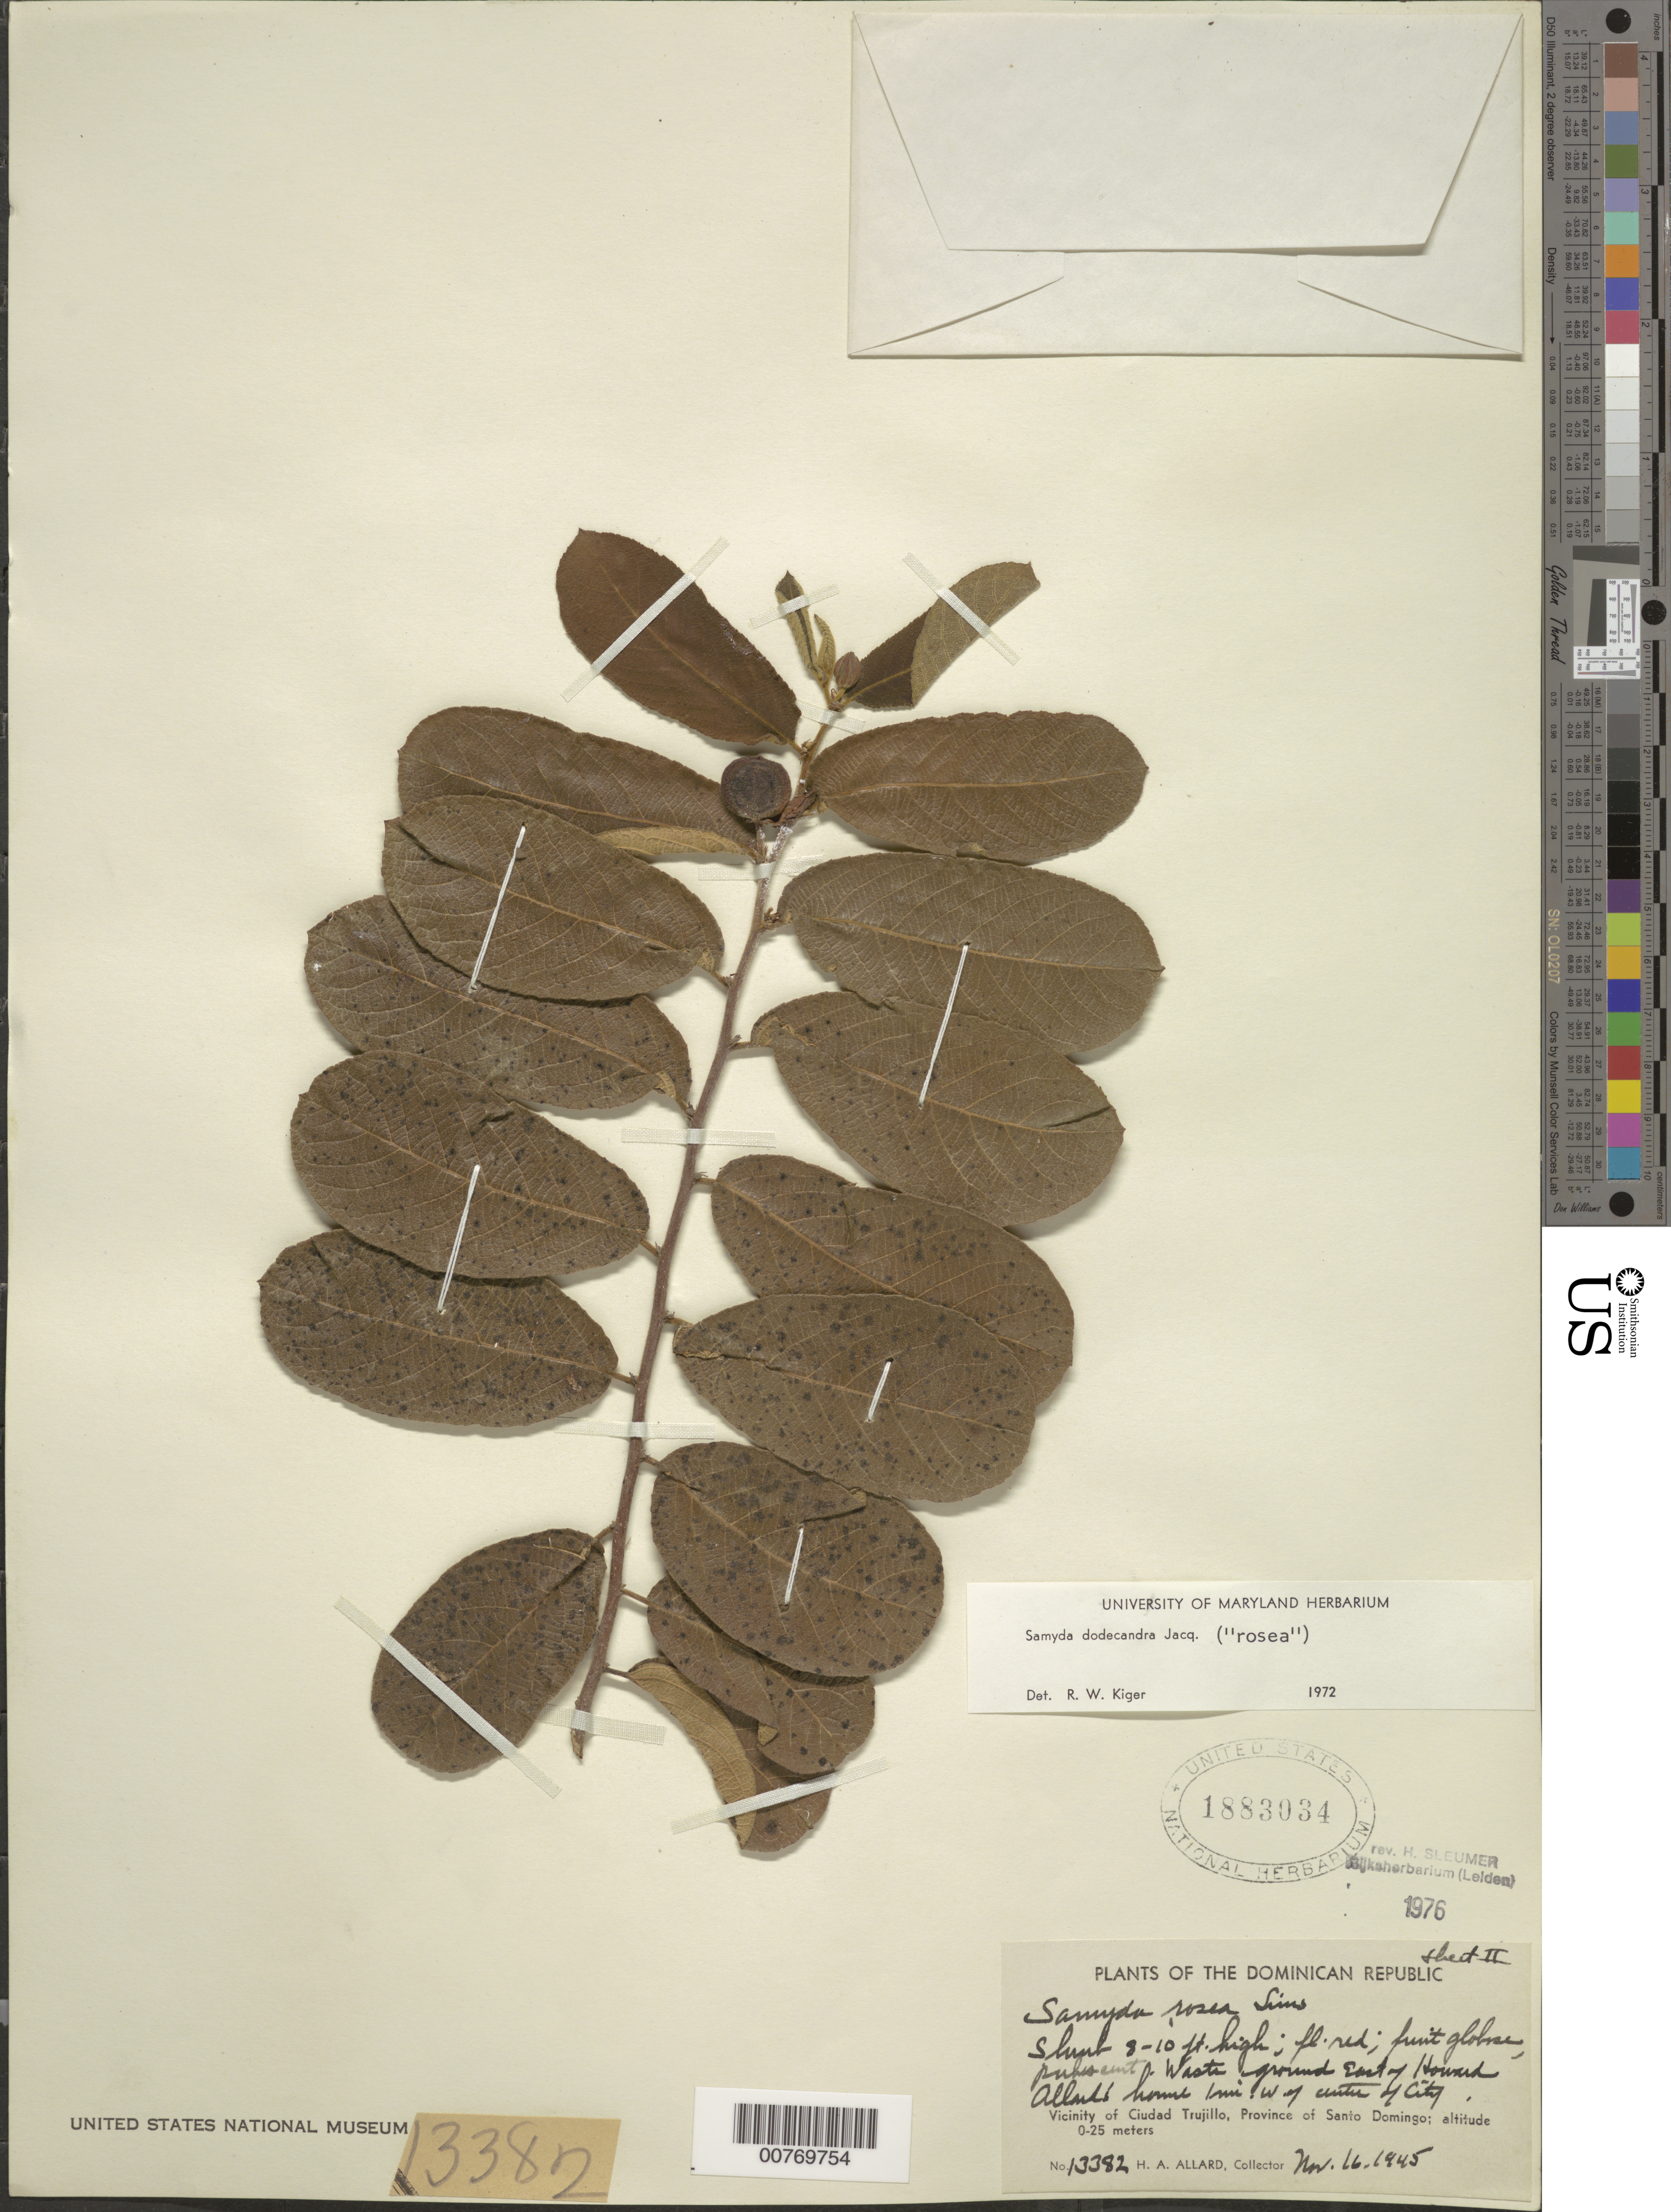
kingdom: Plantae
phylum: Tracheophyta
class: Magnoliopsida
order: Malpighiales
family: Salicaceae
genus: Casearia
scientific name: Casearia dodecandra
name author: (Jacq.) T. Samar. & M.H. Alford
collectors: H. A. Allard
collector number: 13382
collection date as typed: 16 Nov 1945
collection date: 1945-11-16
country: Dominican Republic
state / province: Santo Domingo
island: Hispaniola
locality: Vicinity of Ciudad Trujillo, east of Howard Allard home, 1 mile west of center of city.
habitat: Waste ground.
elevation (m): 0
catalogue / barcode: US 1883034